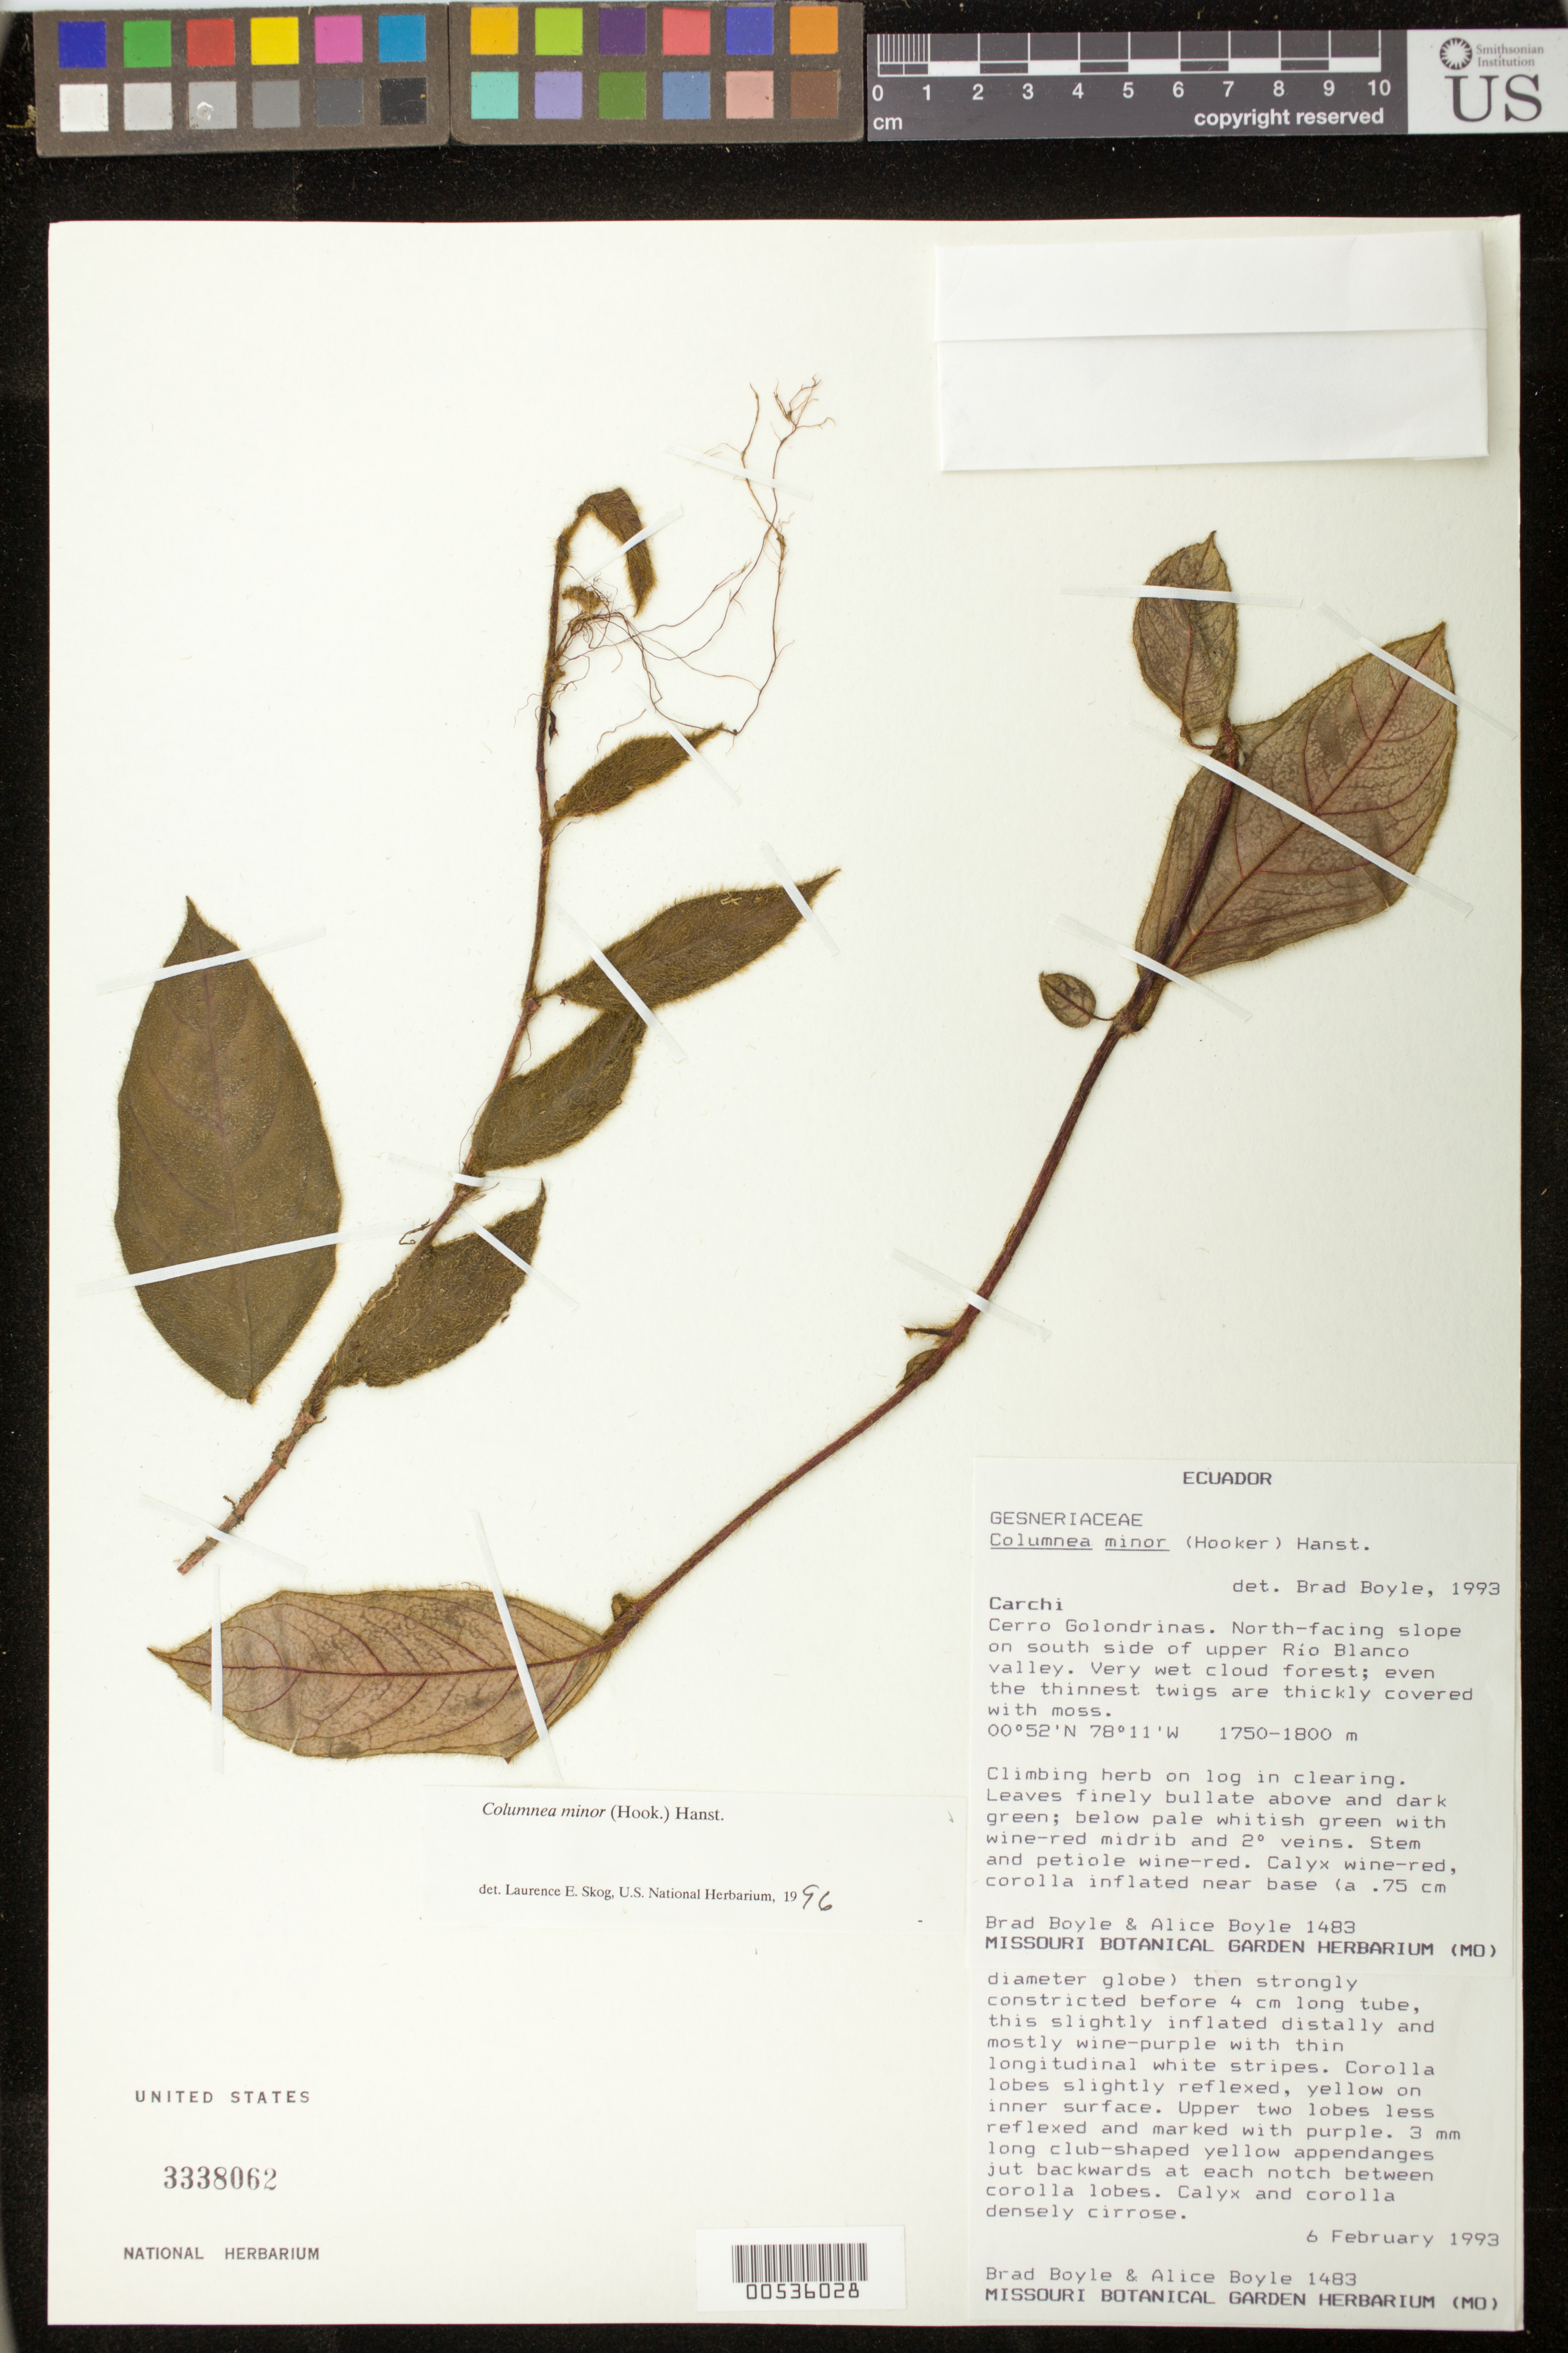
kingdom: Plantae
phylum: Tracheophyta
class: Magnoliopsida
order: Lamiales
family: Gesneriaceae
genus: Columnea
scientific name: Columnea minor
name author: (Hook.) Hanst.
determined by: Skog, Laurence E.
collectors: B. Boyle & A. Boyle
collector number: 1483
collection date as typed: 06 Feb 1993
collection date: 1993-02-06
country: Ecuador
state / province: Carchi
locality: Cerro Golondrinas, N-facing slope on S side of upper Río Blanco valley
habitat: Very wet cloud forest; even the thinnest twigs are thickly covered with moss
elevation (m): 1750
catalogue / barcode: US 3338062